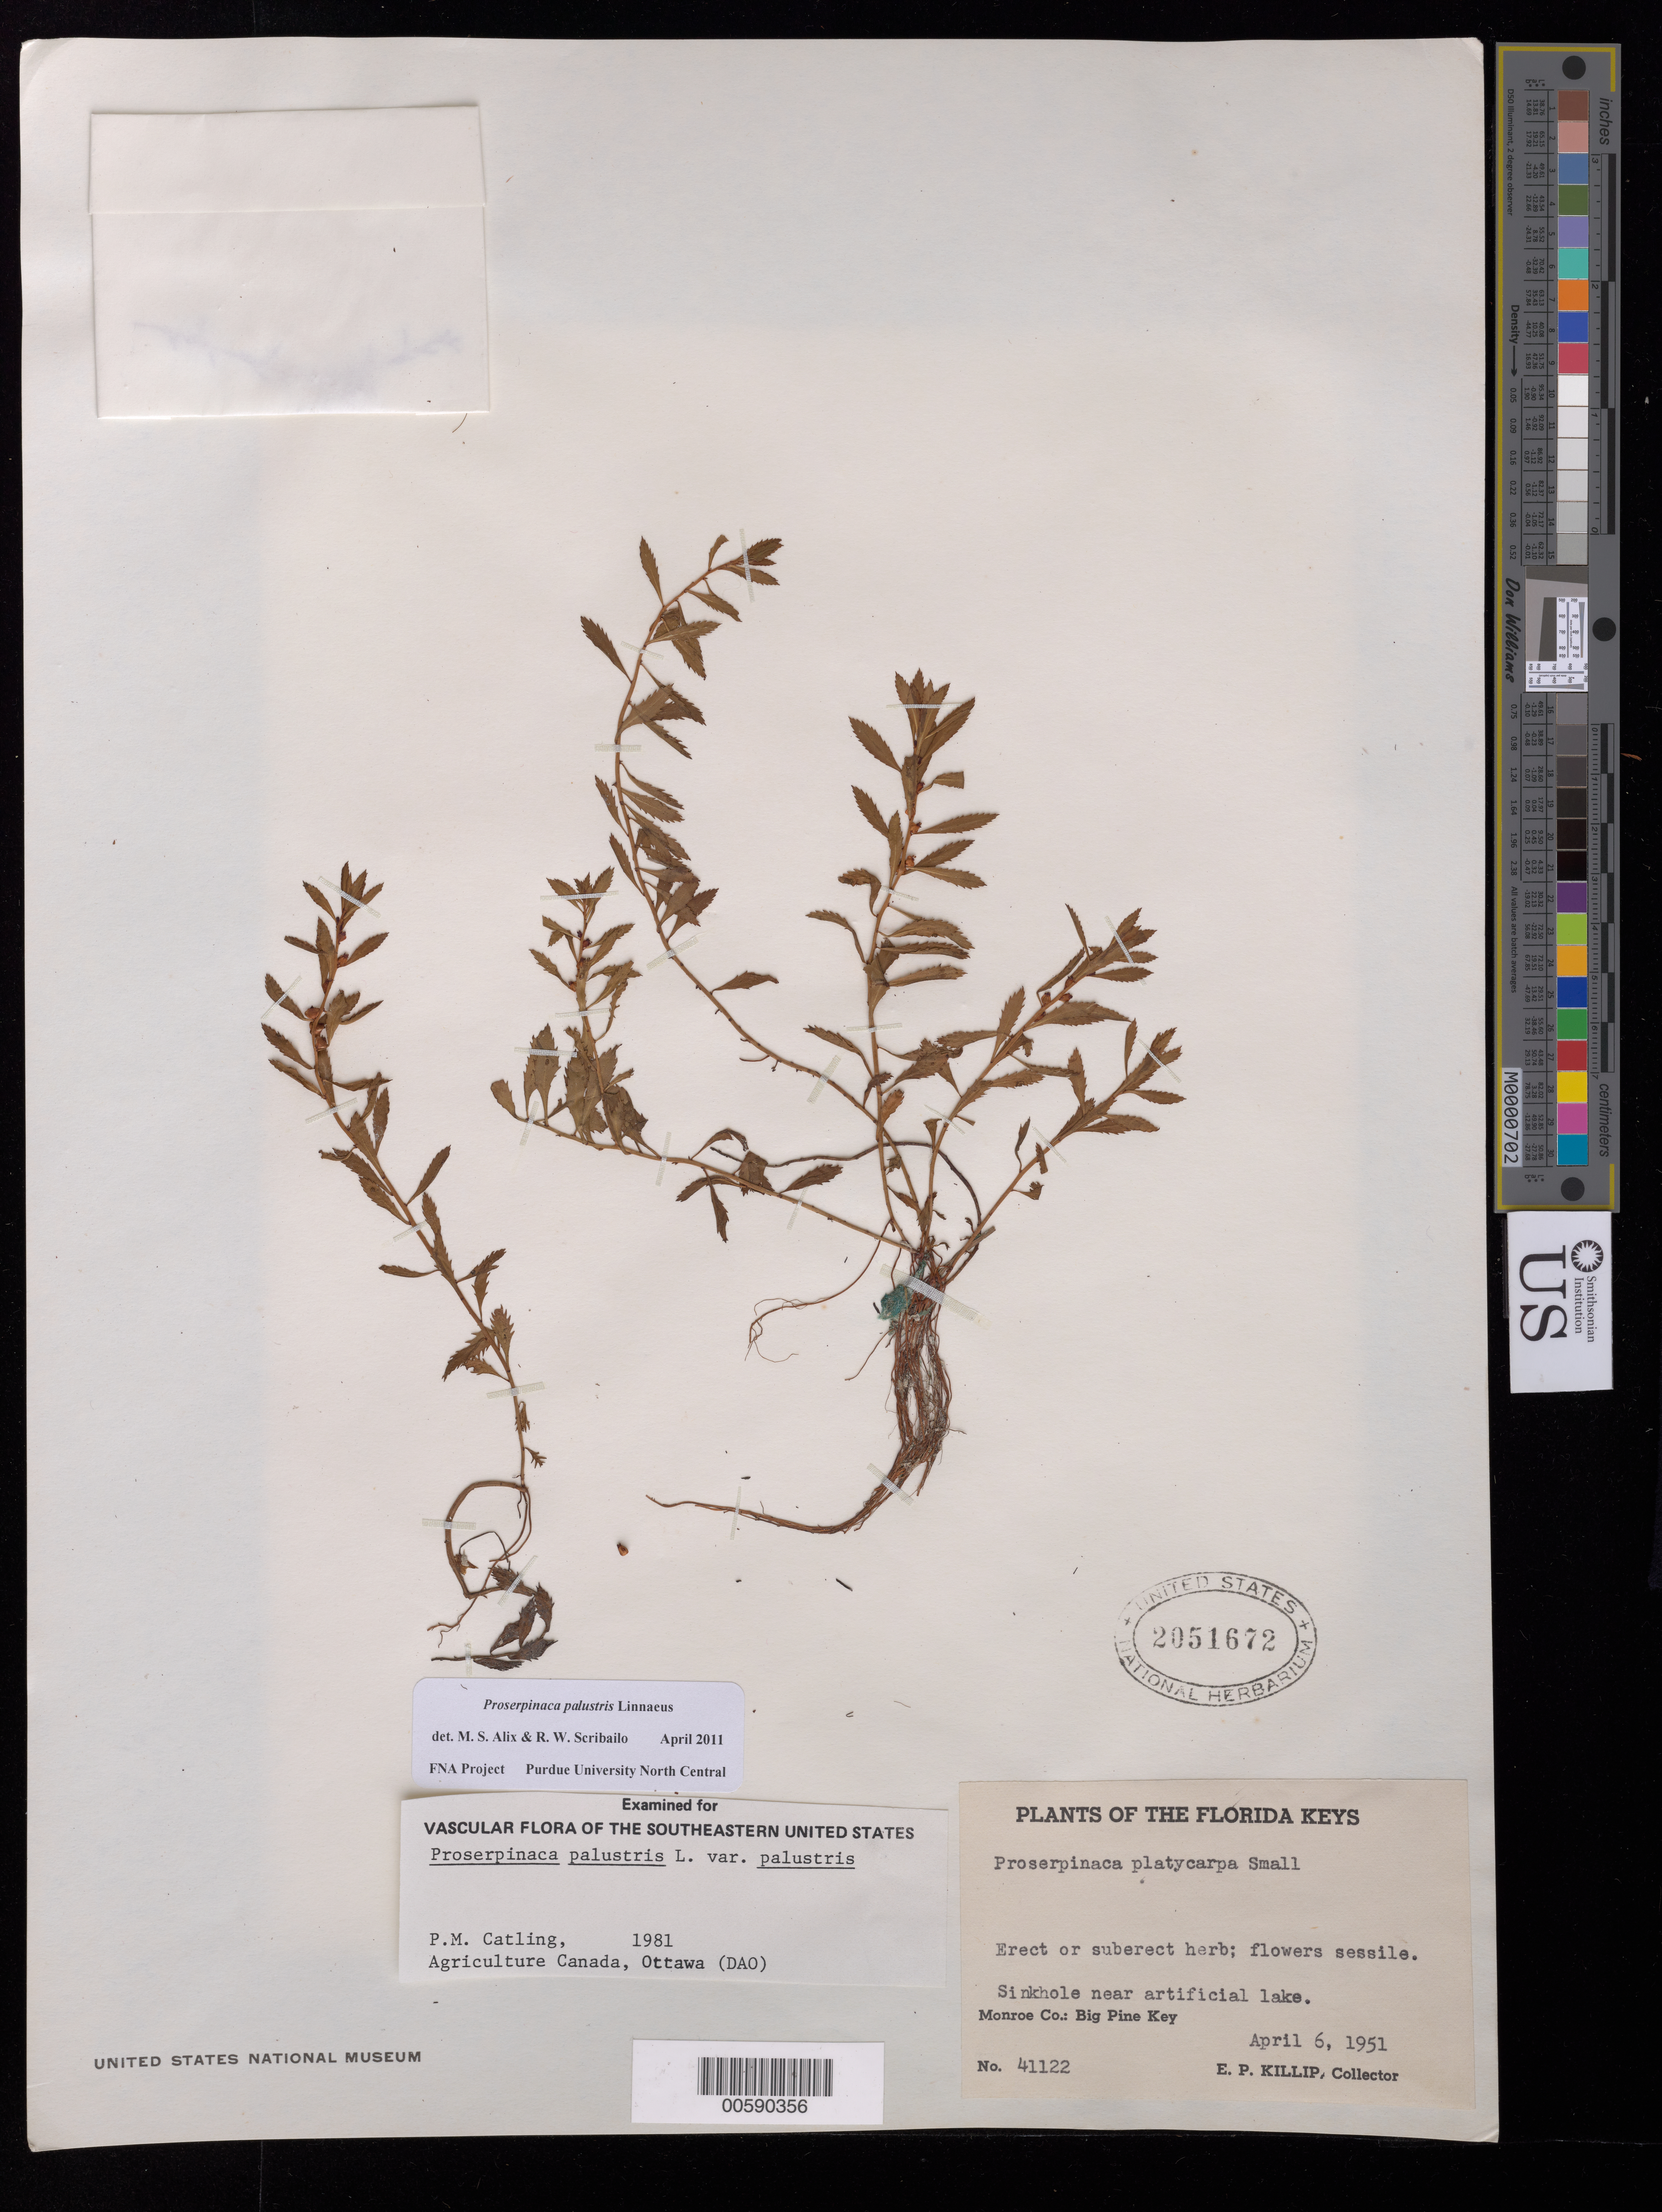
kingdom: Plantae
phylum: Tracheophyta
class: Magnoliopsida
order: Saxifragales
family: Haloragaceae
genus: Proserpinaca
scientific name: Proserpinaca palustris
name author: L.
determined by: Scribailo, R. W.; Alix, M. S.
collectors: E. P. Killip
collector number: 41122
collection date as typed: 06 Apr 1951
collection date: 1951-04-06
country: United States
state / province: Florida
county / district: Monroe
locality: Big Pine Key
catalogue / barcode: US 2051672